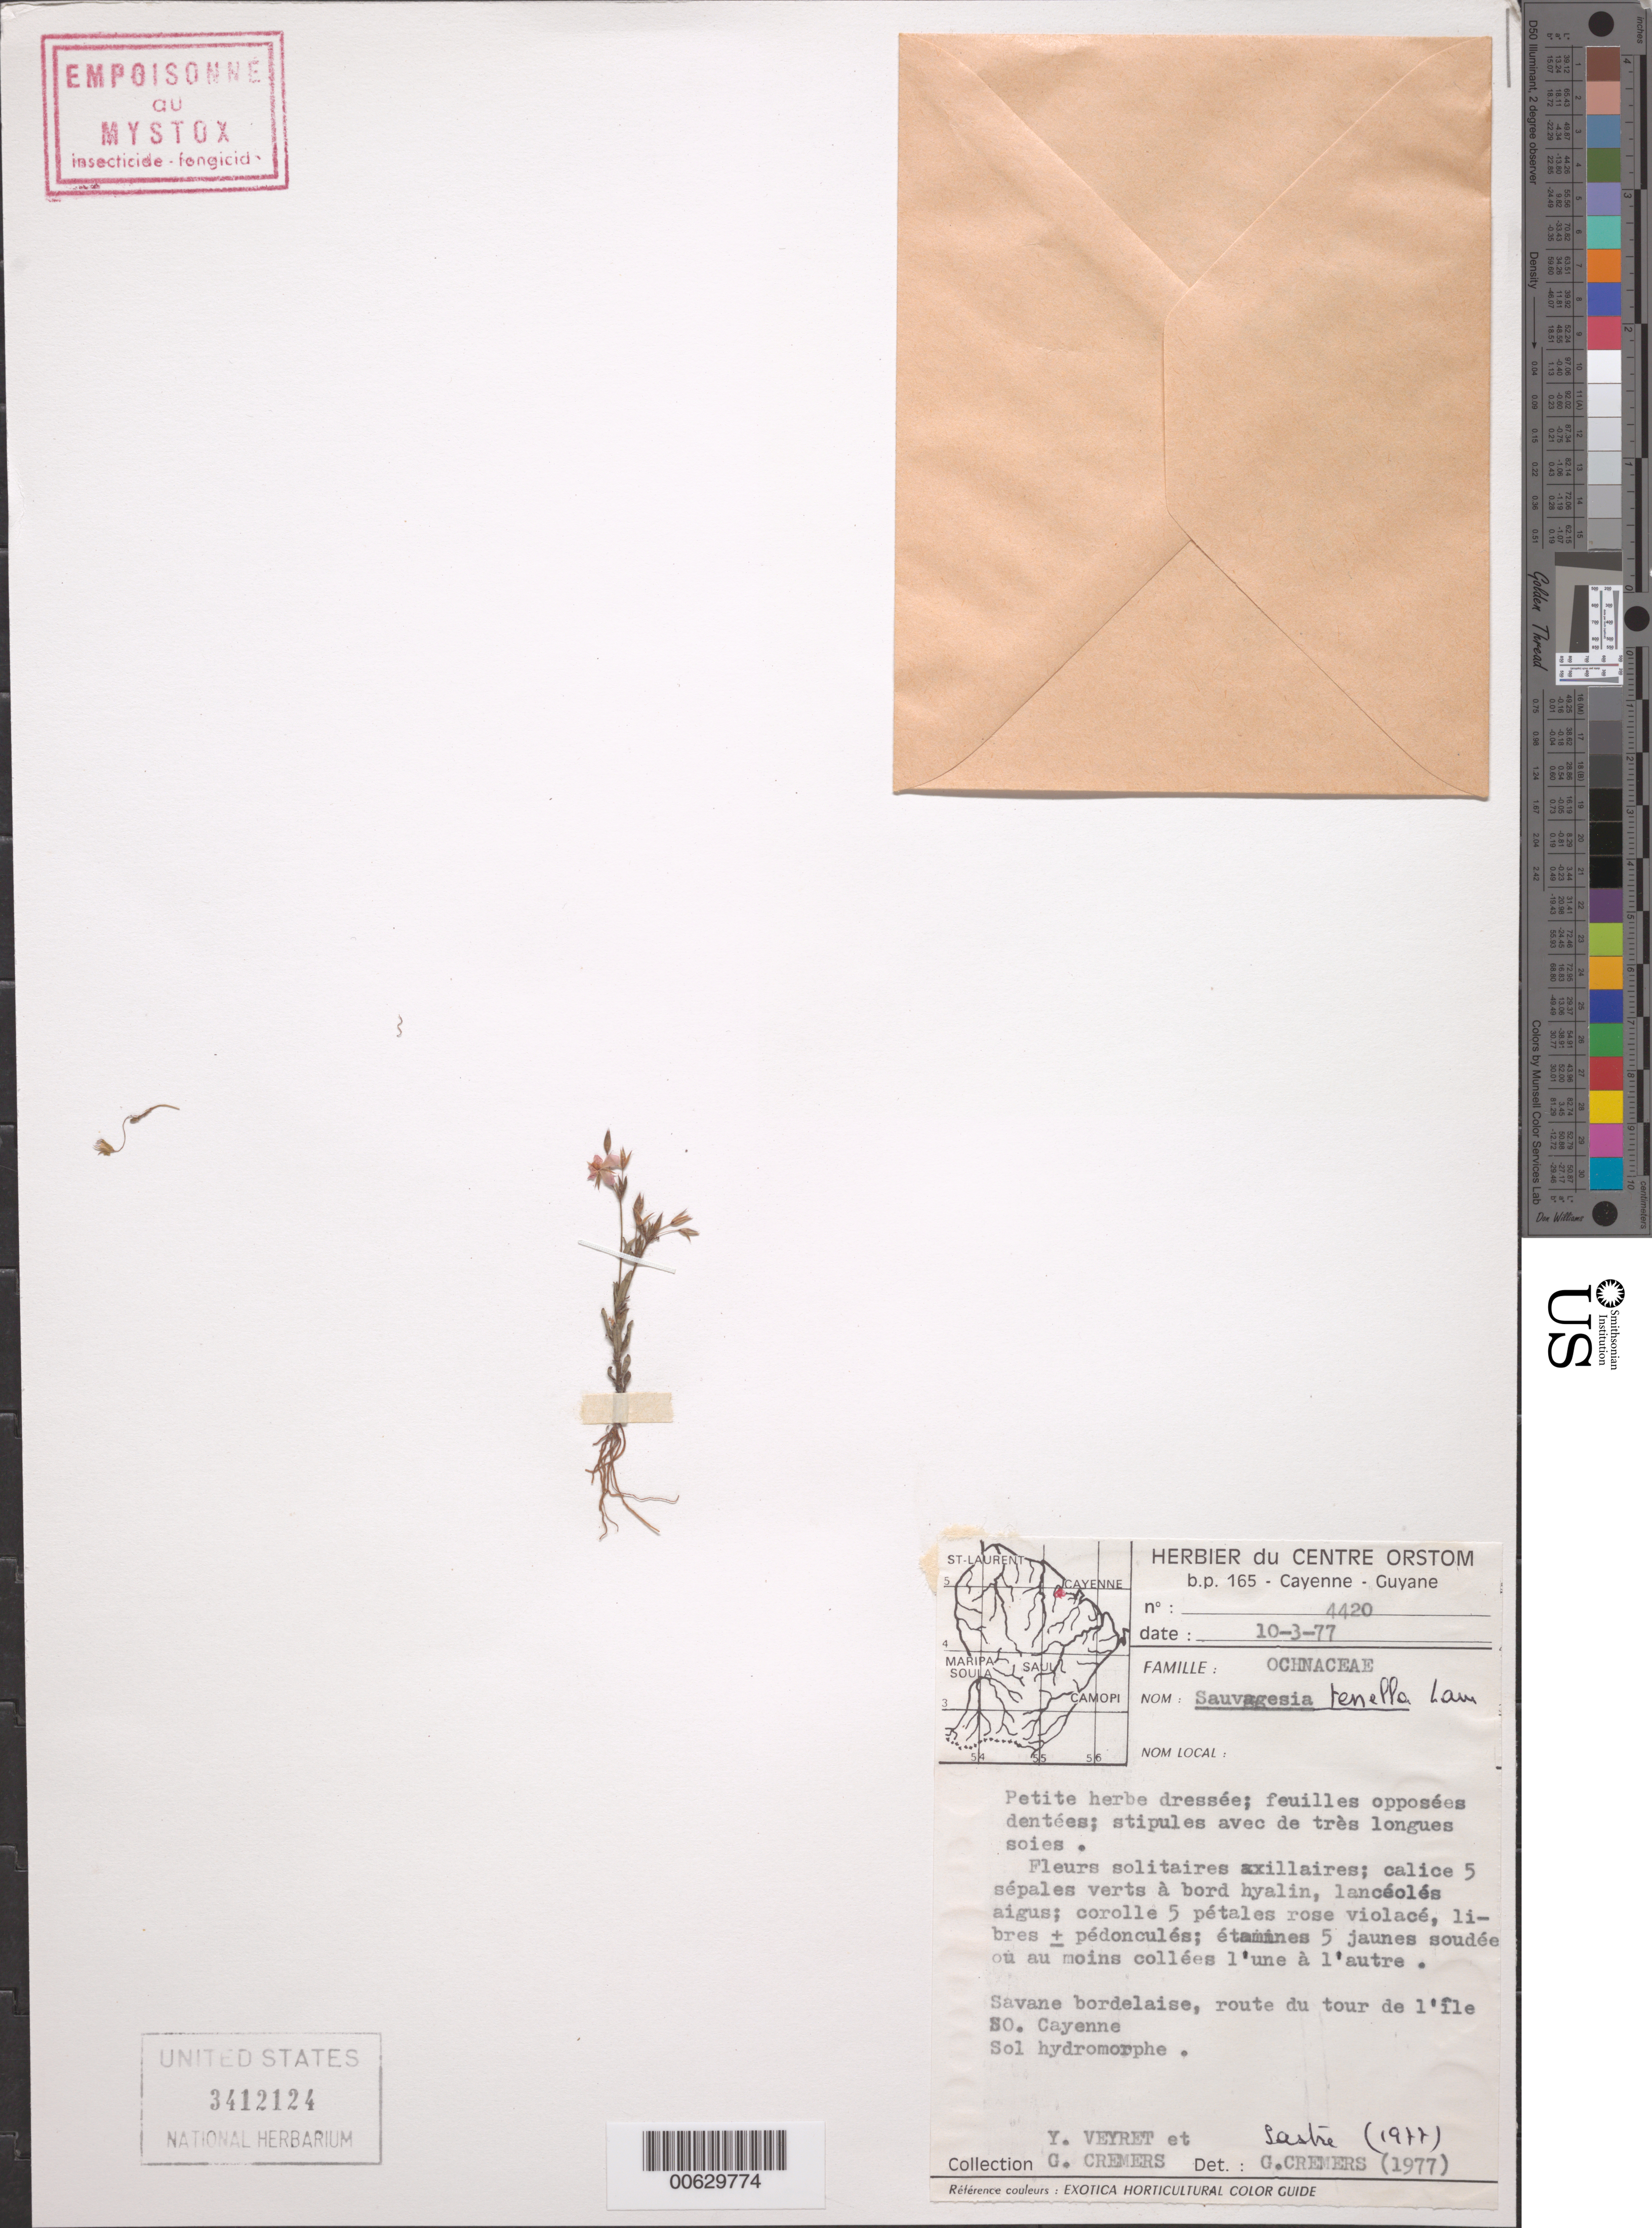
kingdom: Plantae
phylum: Tracheophyta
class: Magnoliopsida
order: Malpighiales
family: Ochnaceae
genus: Sauvagesia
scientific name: Sauvagesia tenella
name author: Lam.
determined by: Cremers, Georges A.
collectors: Y. Veyret & G. Cremers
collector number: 4420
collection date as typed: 10-Mar-77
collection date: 1977-03-10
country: French Guiana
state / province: Cayenne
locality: Cayenne, route du tour de l'Ile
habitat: Sol hydromorphe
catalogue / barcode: US 3412124